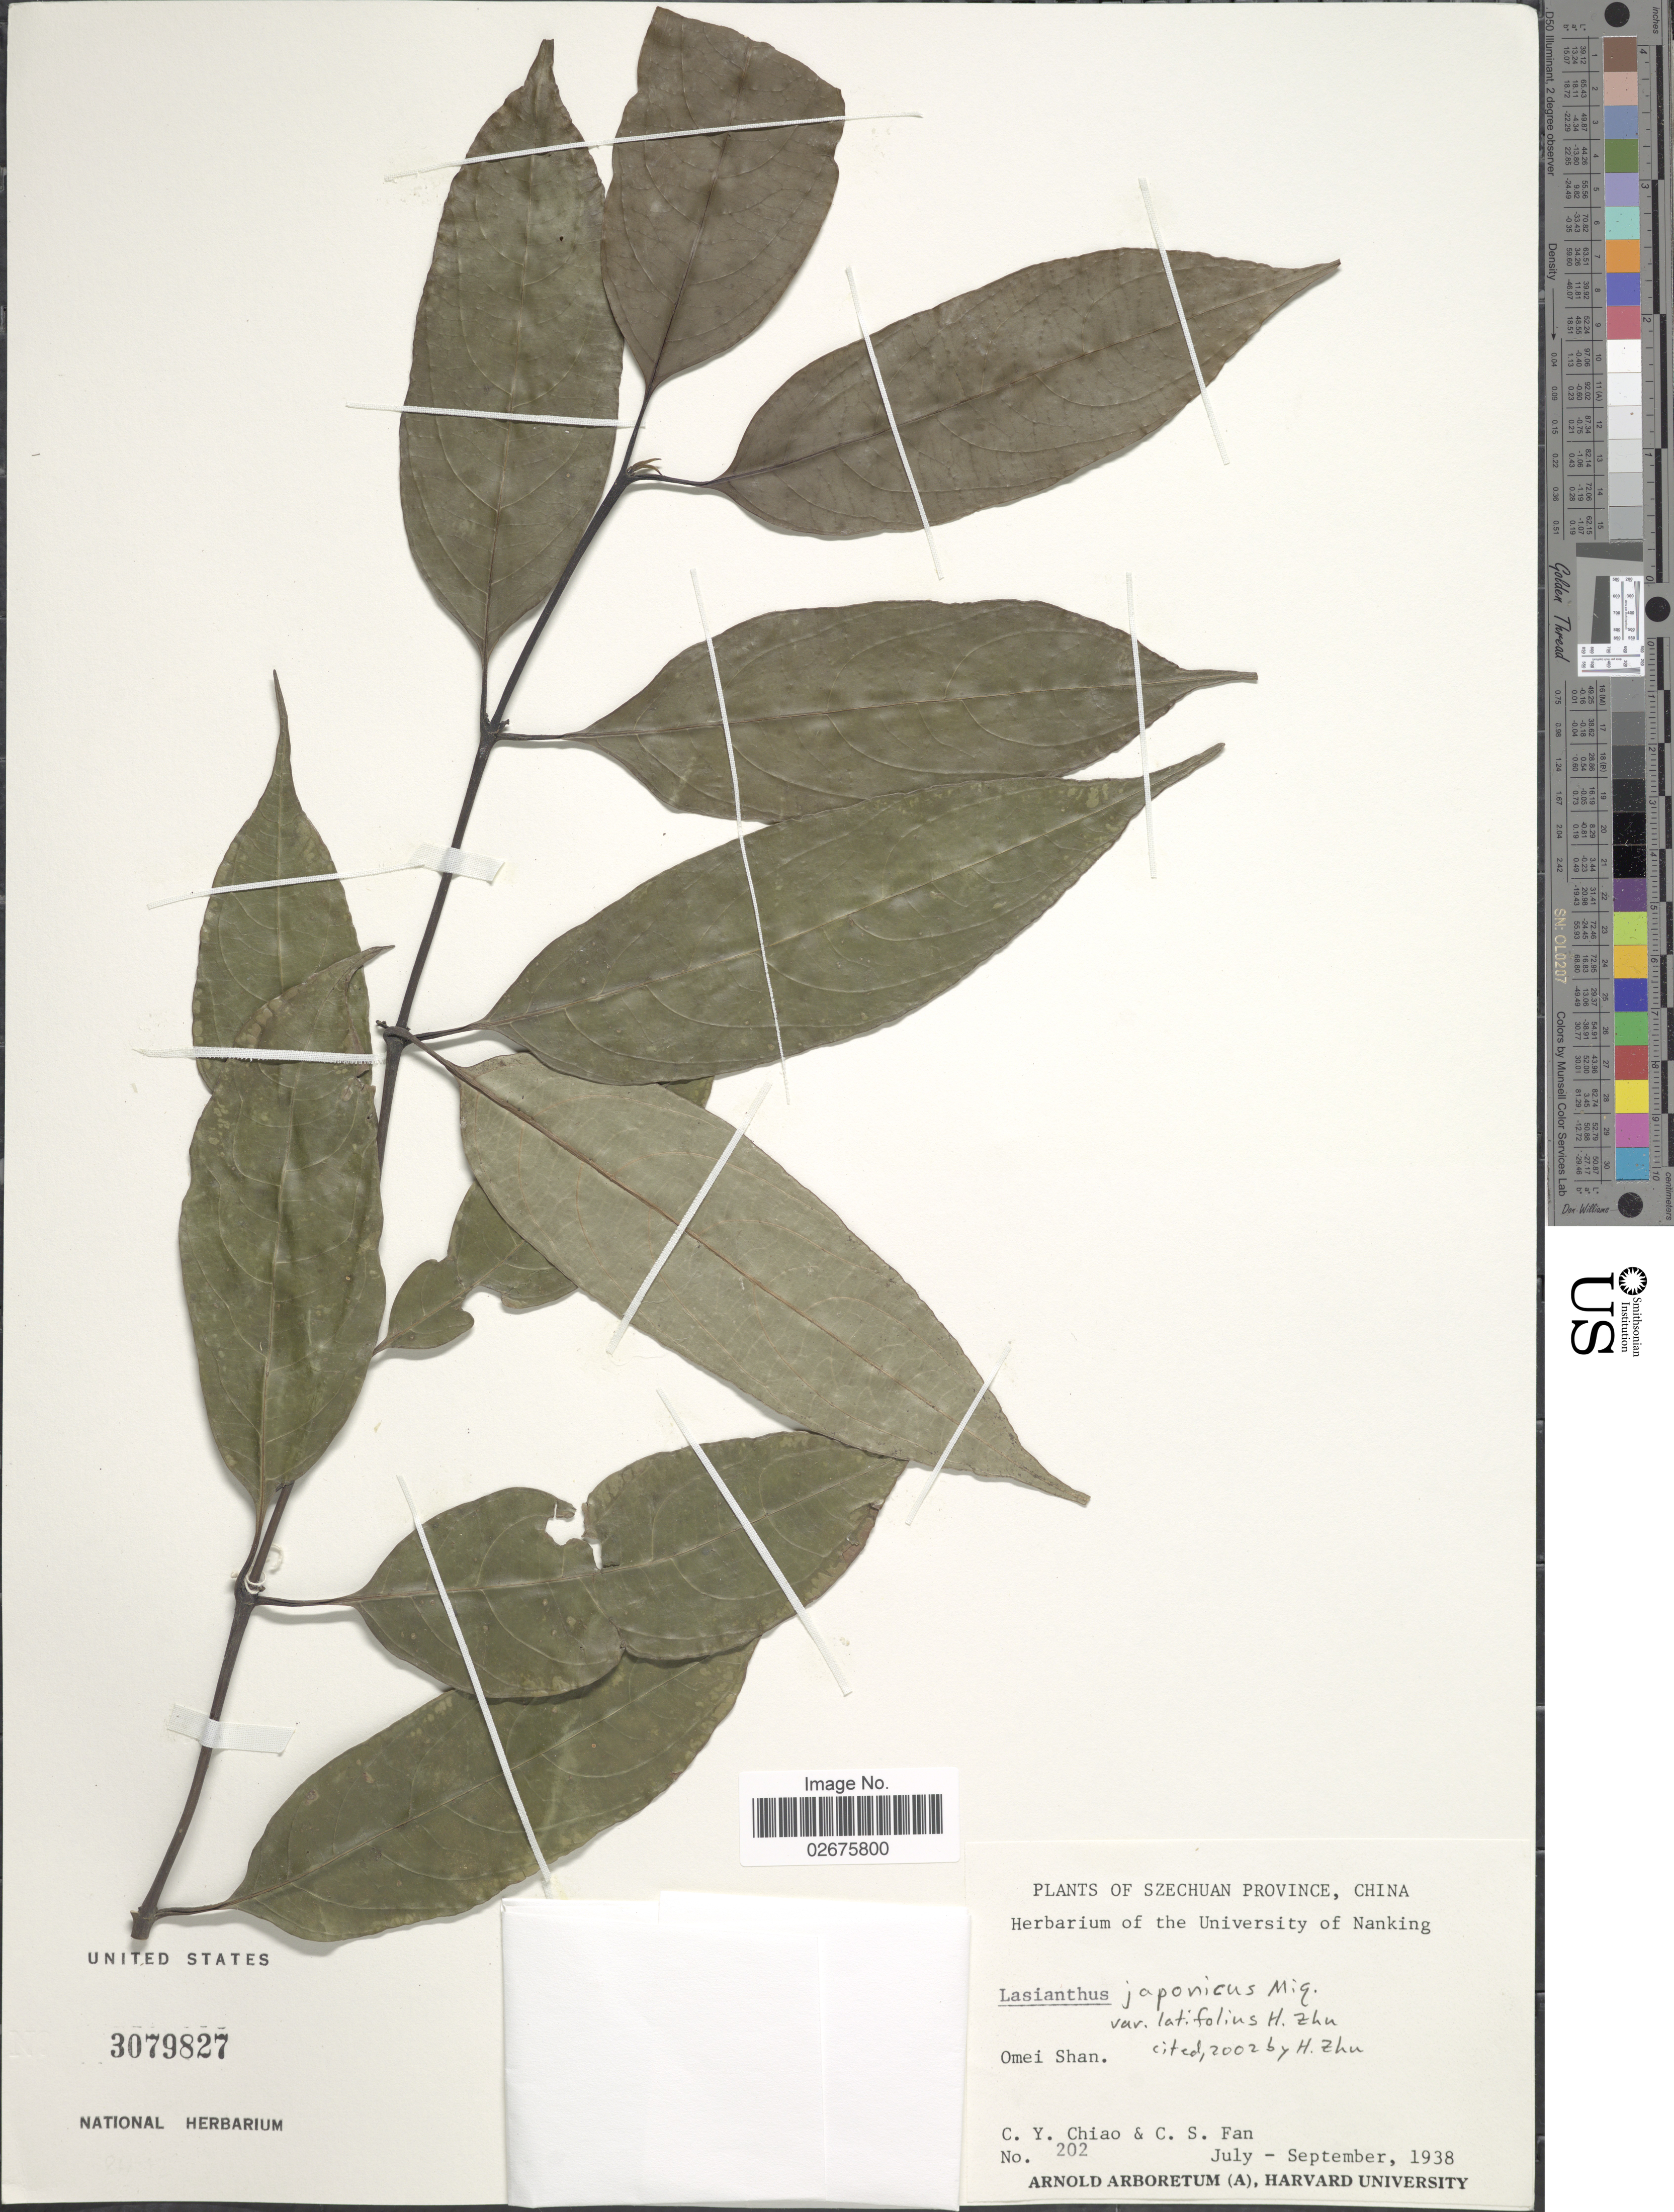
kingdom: Plantae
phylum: Tracheophyta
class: Magnoliopsida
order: Gentianales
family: Rubiaceae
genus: Lasianthus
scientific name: Lasianthus japonicus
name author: Miq.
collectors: C. Y. Chiao & C. S. Fan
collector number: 202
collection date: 1938-07/1938-09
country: China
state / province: Sichuan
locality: Szechuan Province, Omei Shan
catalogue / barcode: US 3079827